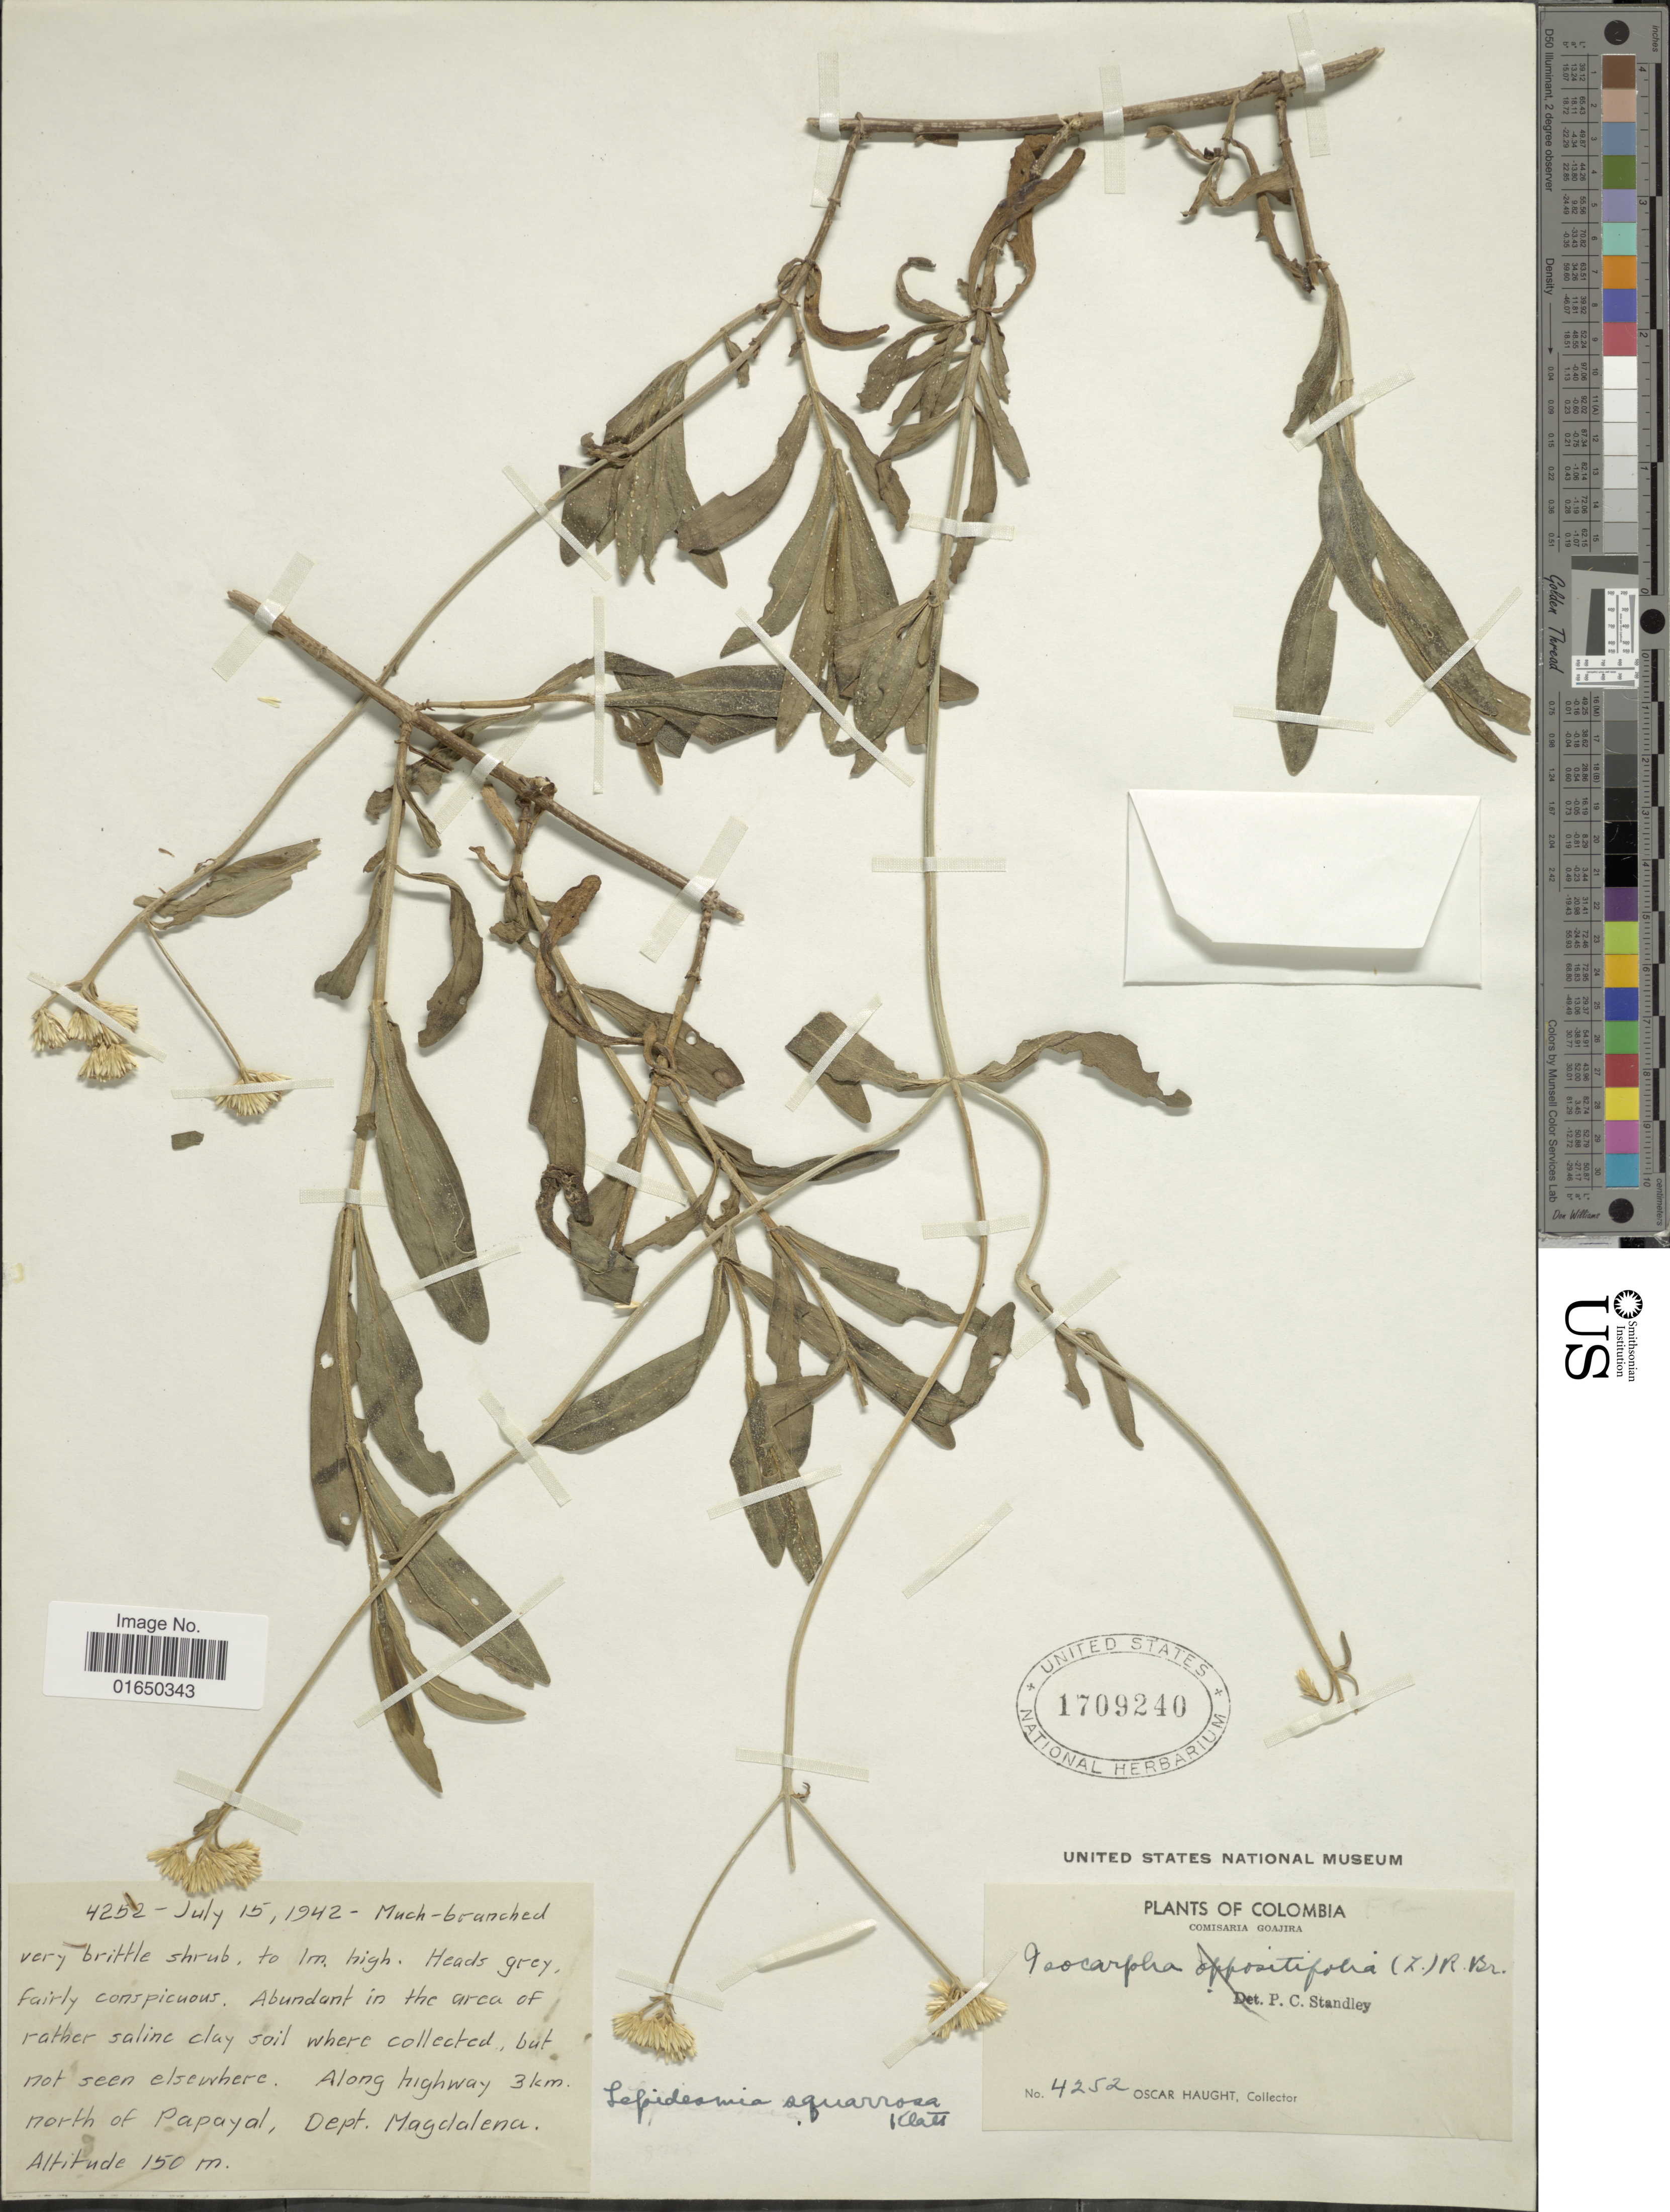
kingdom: Plantae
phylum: Tracheophyta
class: Magnoliopsida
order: Asterales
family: Asteraceae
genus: Lepidesmia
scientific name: Lepidesmia squarrosa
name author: Klatt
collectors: O. L. Haught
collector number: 4252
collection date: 1942-07-15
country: Colombia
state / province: Magdalena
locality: Along highway 3 km., north of Papayal, Dept, Magdalena, Comisaria Goajira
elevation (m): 150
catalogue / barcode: US 1709240